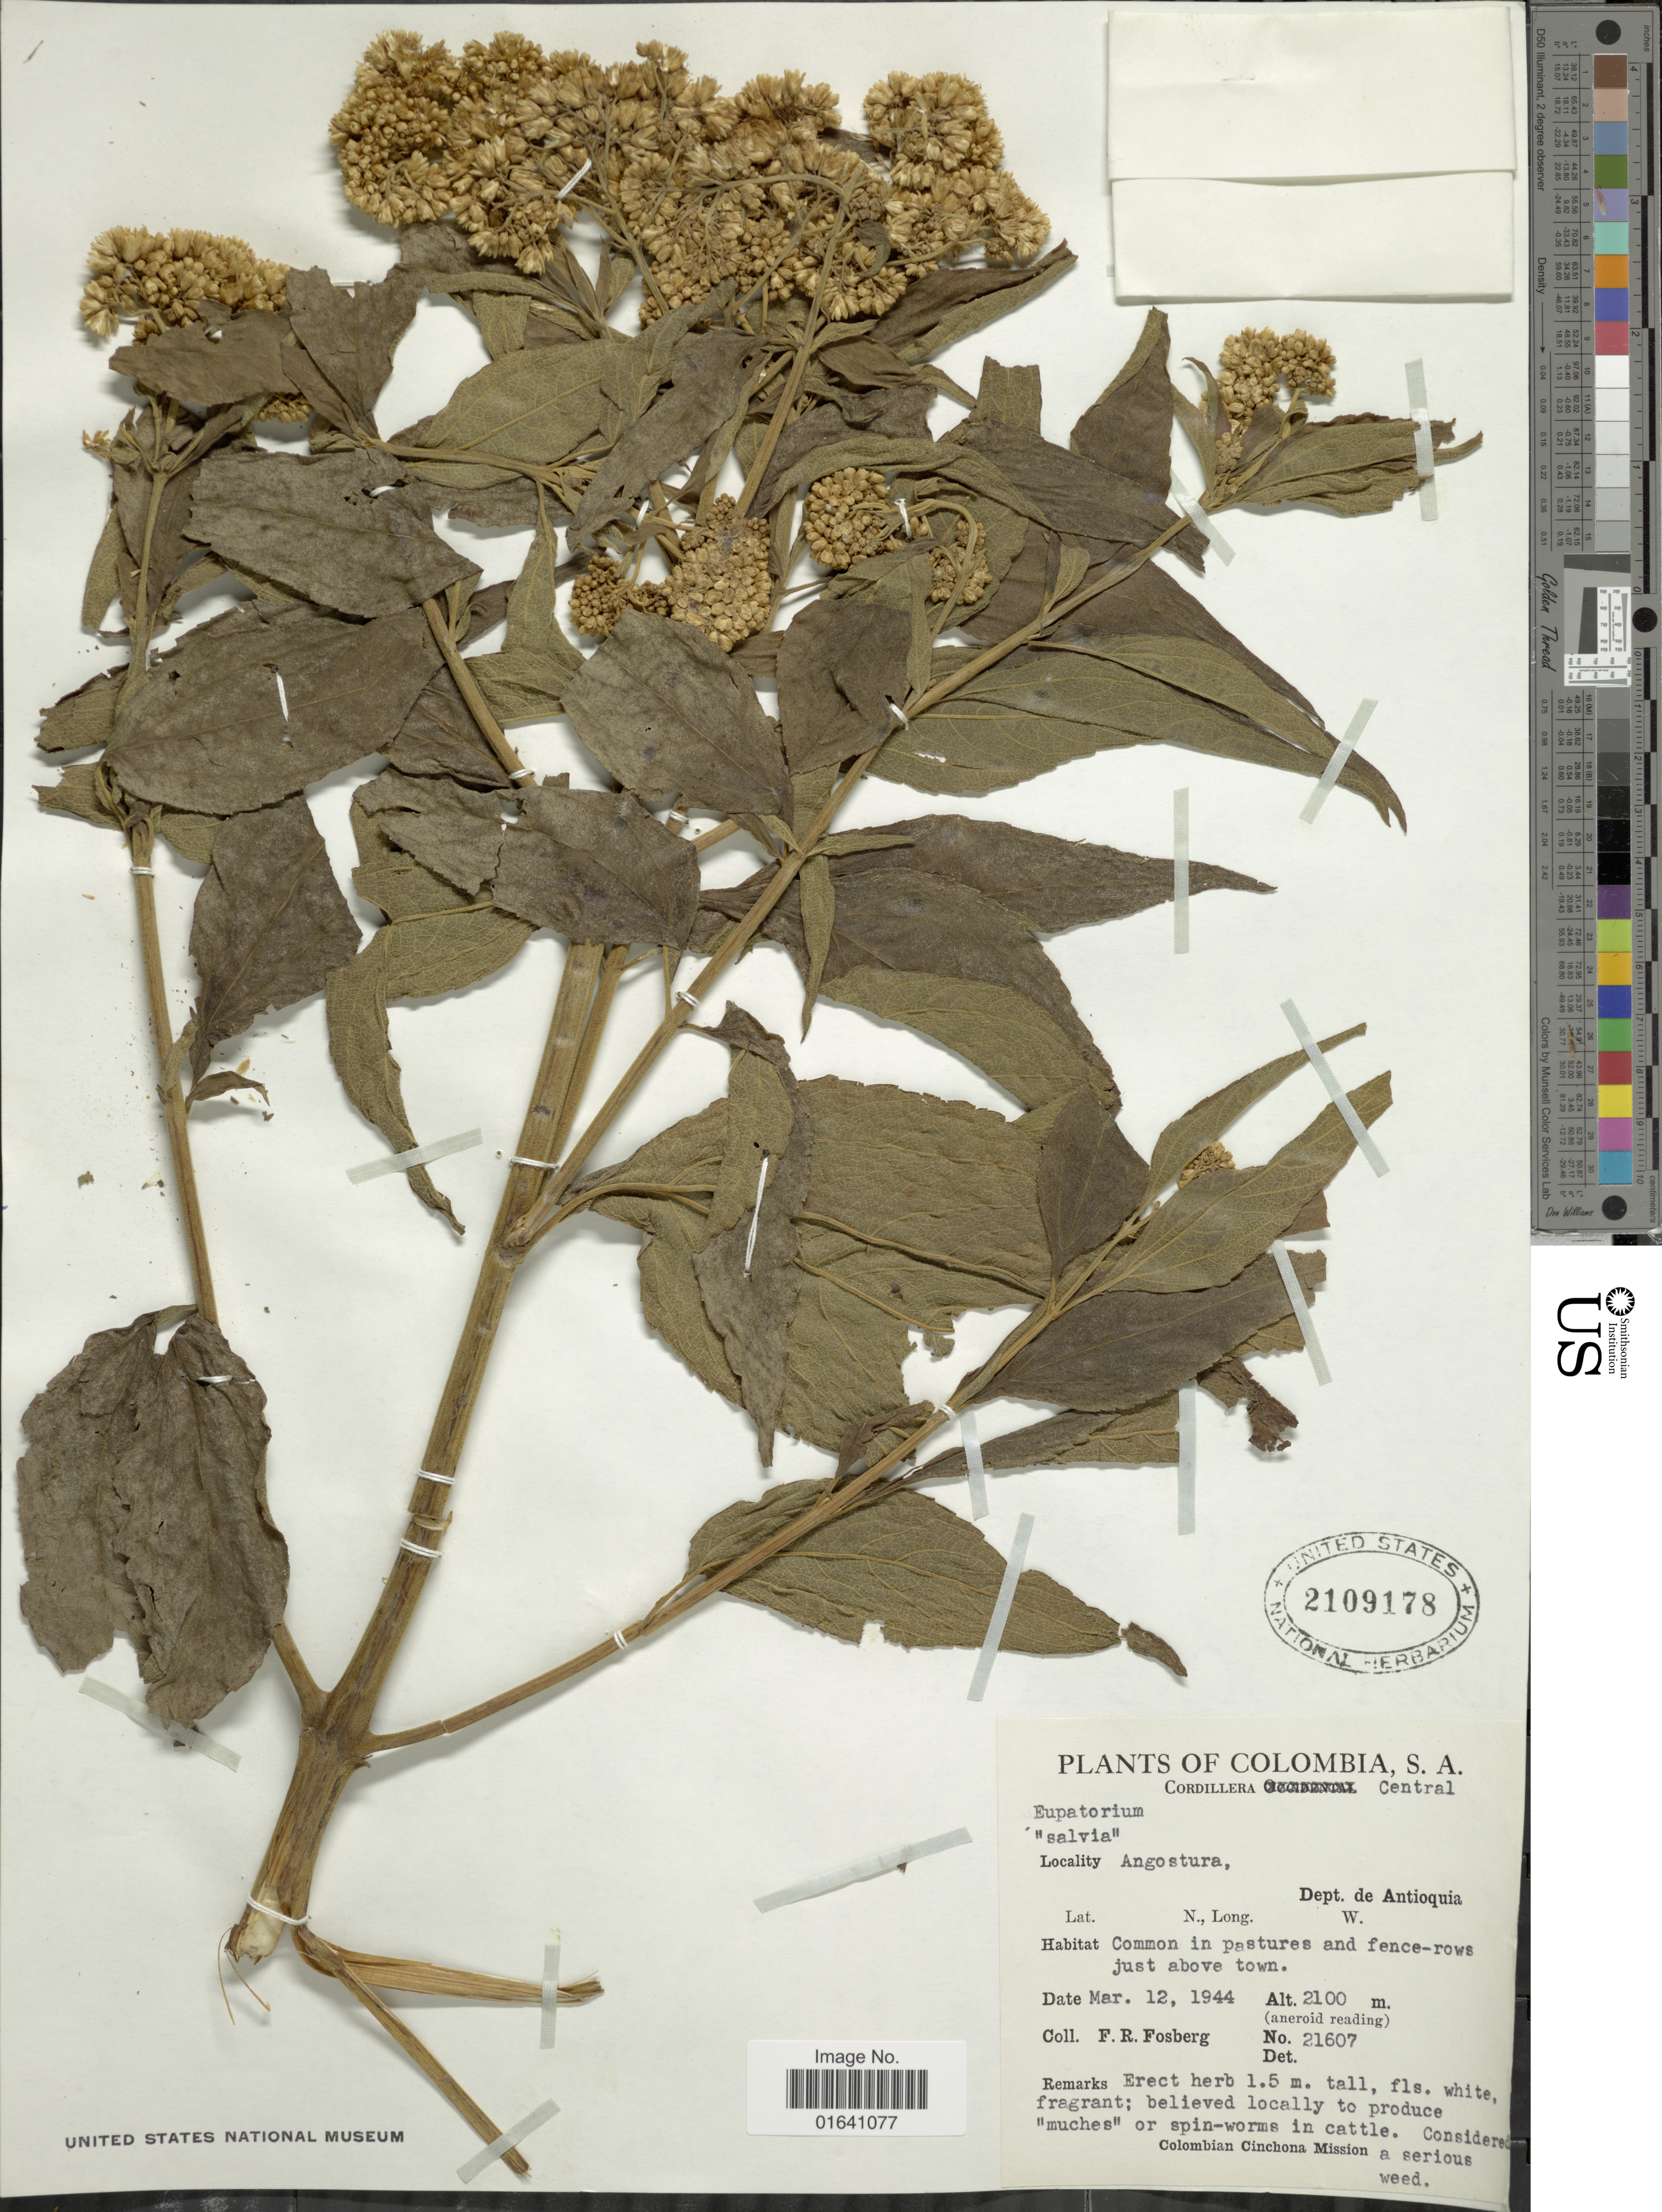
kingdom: Plantae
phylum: Tracheophyta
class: Magnoliopsida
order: Asterales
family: Asteraceae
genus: Austroeupatorium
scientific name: Austroeupatorium inulaefolium var. suaveolens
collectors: F. R. Fosberg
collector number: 21607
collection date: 1944-03-12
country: Colombia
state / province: Antioquia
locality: Cordillera Oriental, Angostura, Dept. de Antioquia, Common in pasture and fence-rows just above town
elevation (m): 2100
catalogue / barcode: US 2109178